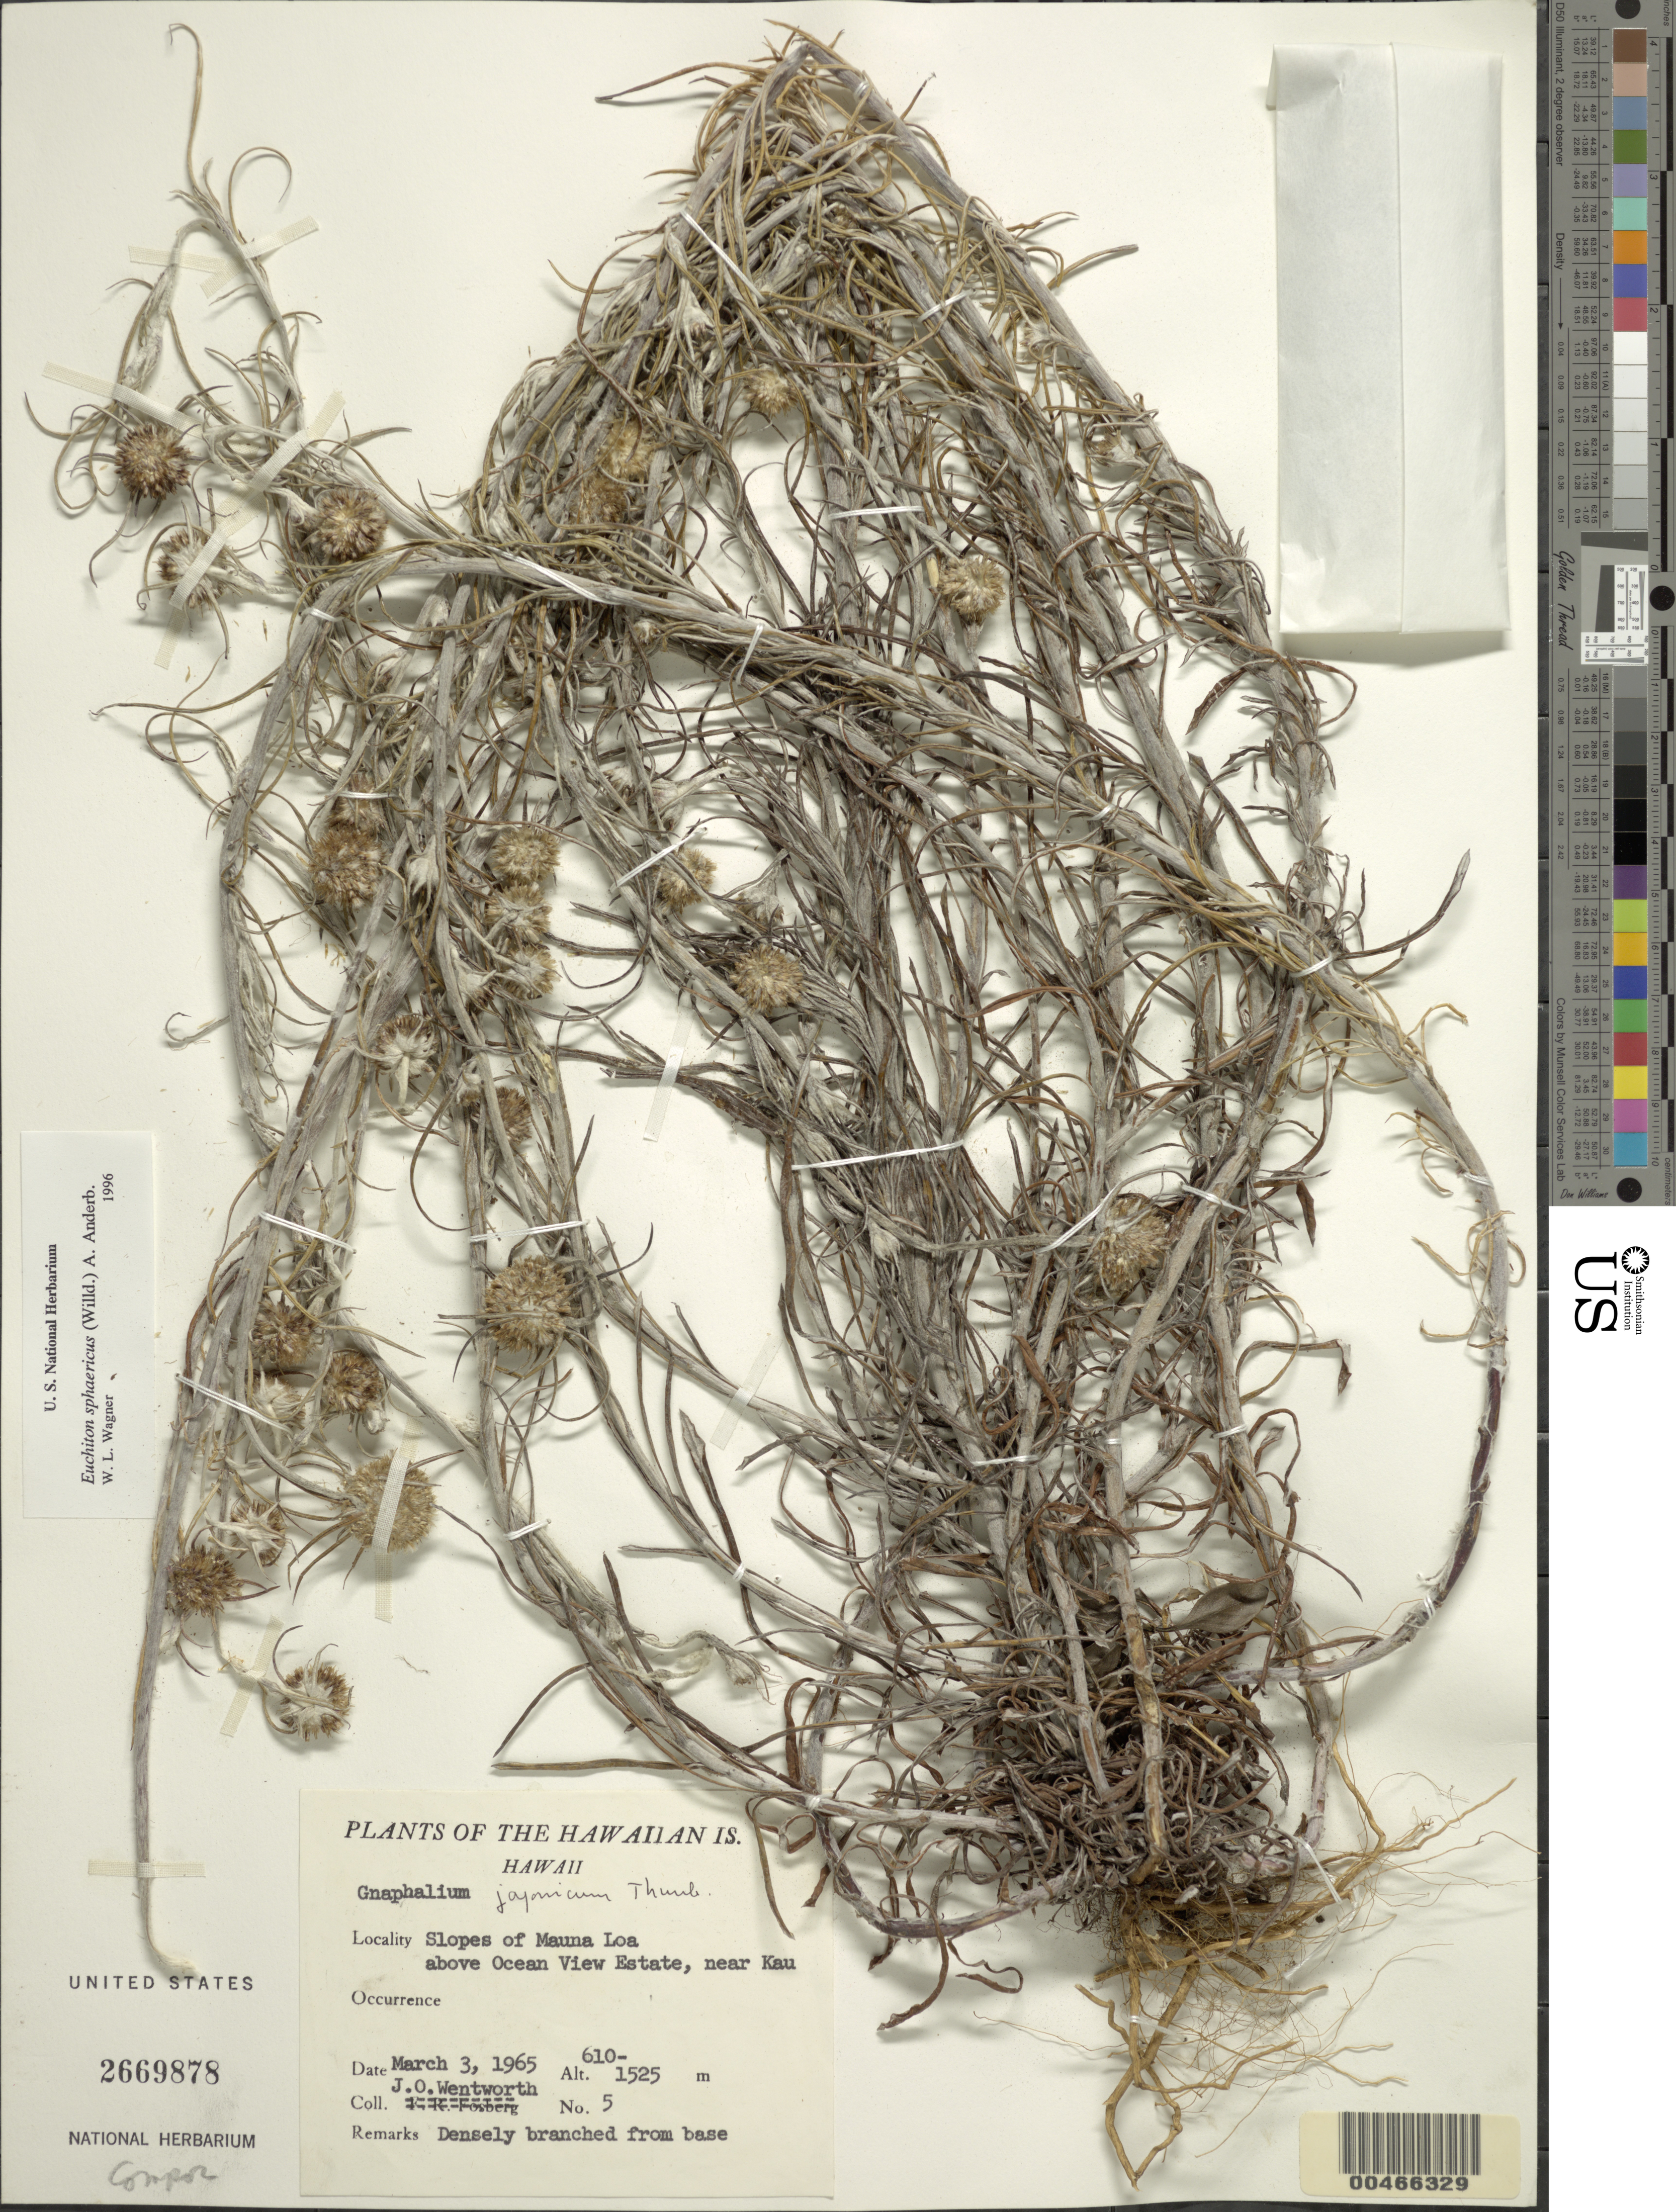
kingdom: Plantae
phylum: Tracheophyta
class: Magnoliopsida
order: Asterales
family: Asteraceae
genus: Euchiton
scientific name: Euchiton sphaericus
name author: (Willd.) Holub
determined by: Wagner, W. L., (BOT), Smithsonian Institution - National Museum of Natural History (UNITED STATES)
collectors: J. Wentworth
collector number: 5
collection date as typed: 3 Mar 1965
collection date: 1965-03-03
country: United States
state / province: Hawaii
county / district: Hawaii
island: Hawaii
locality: Slopes of Mauna Loa above Ocean View Estate, near Kau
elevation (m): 610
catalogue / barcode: US 2669878